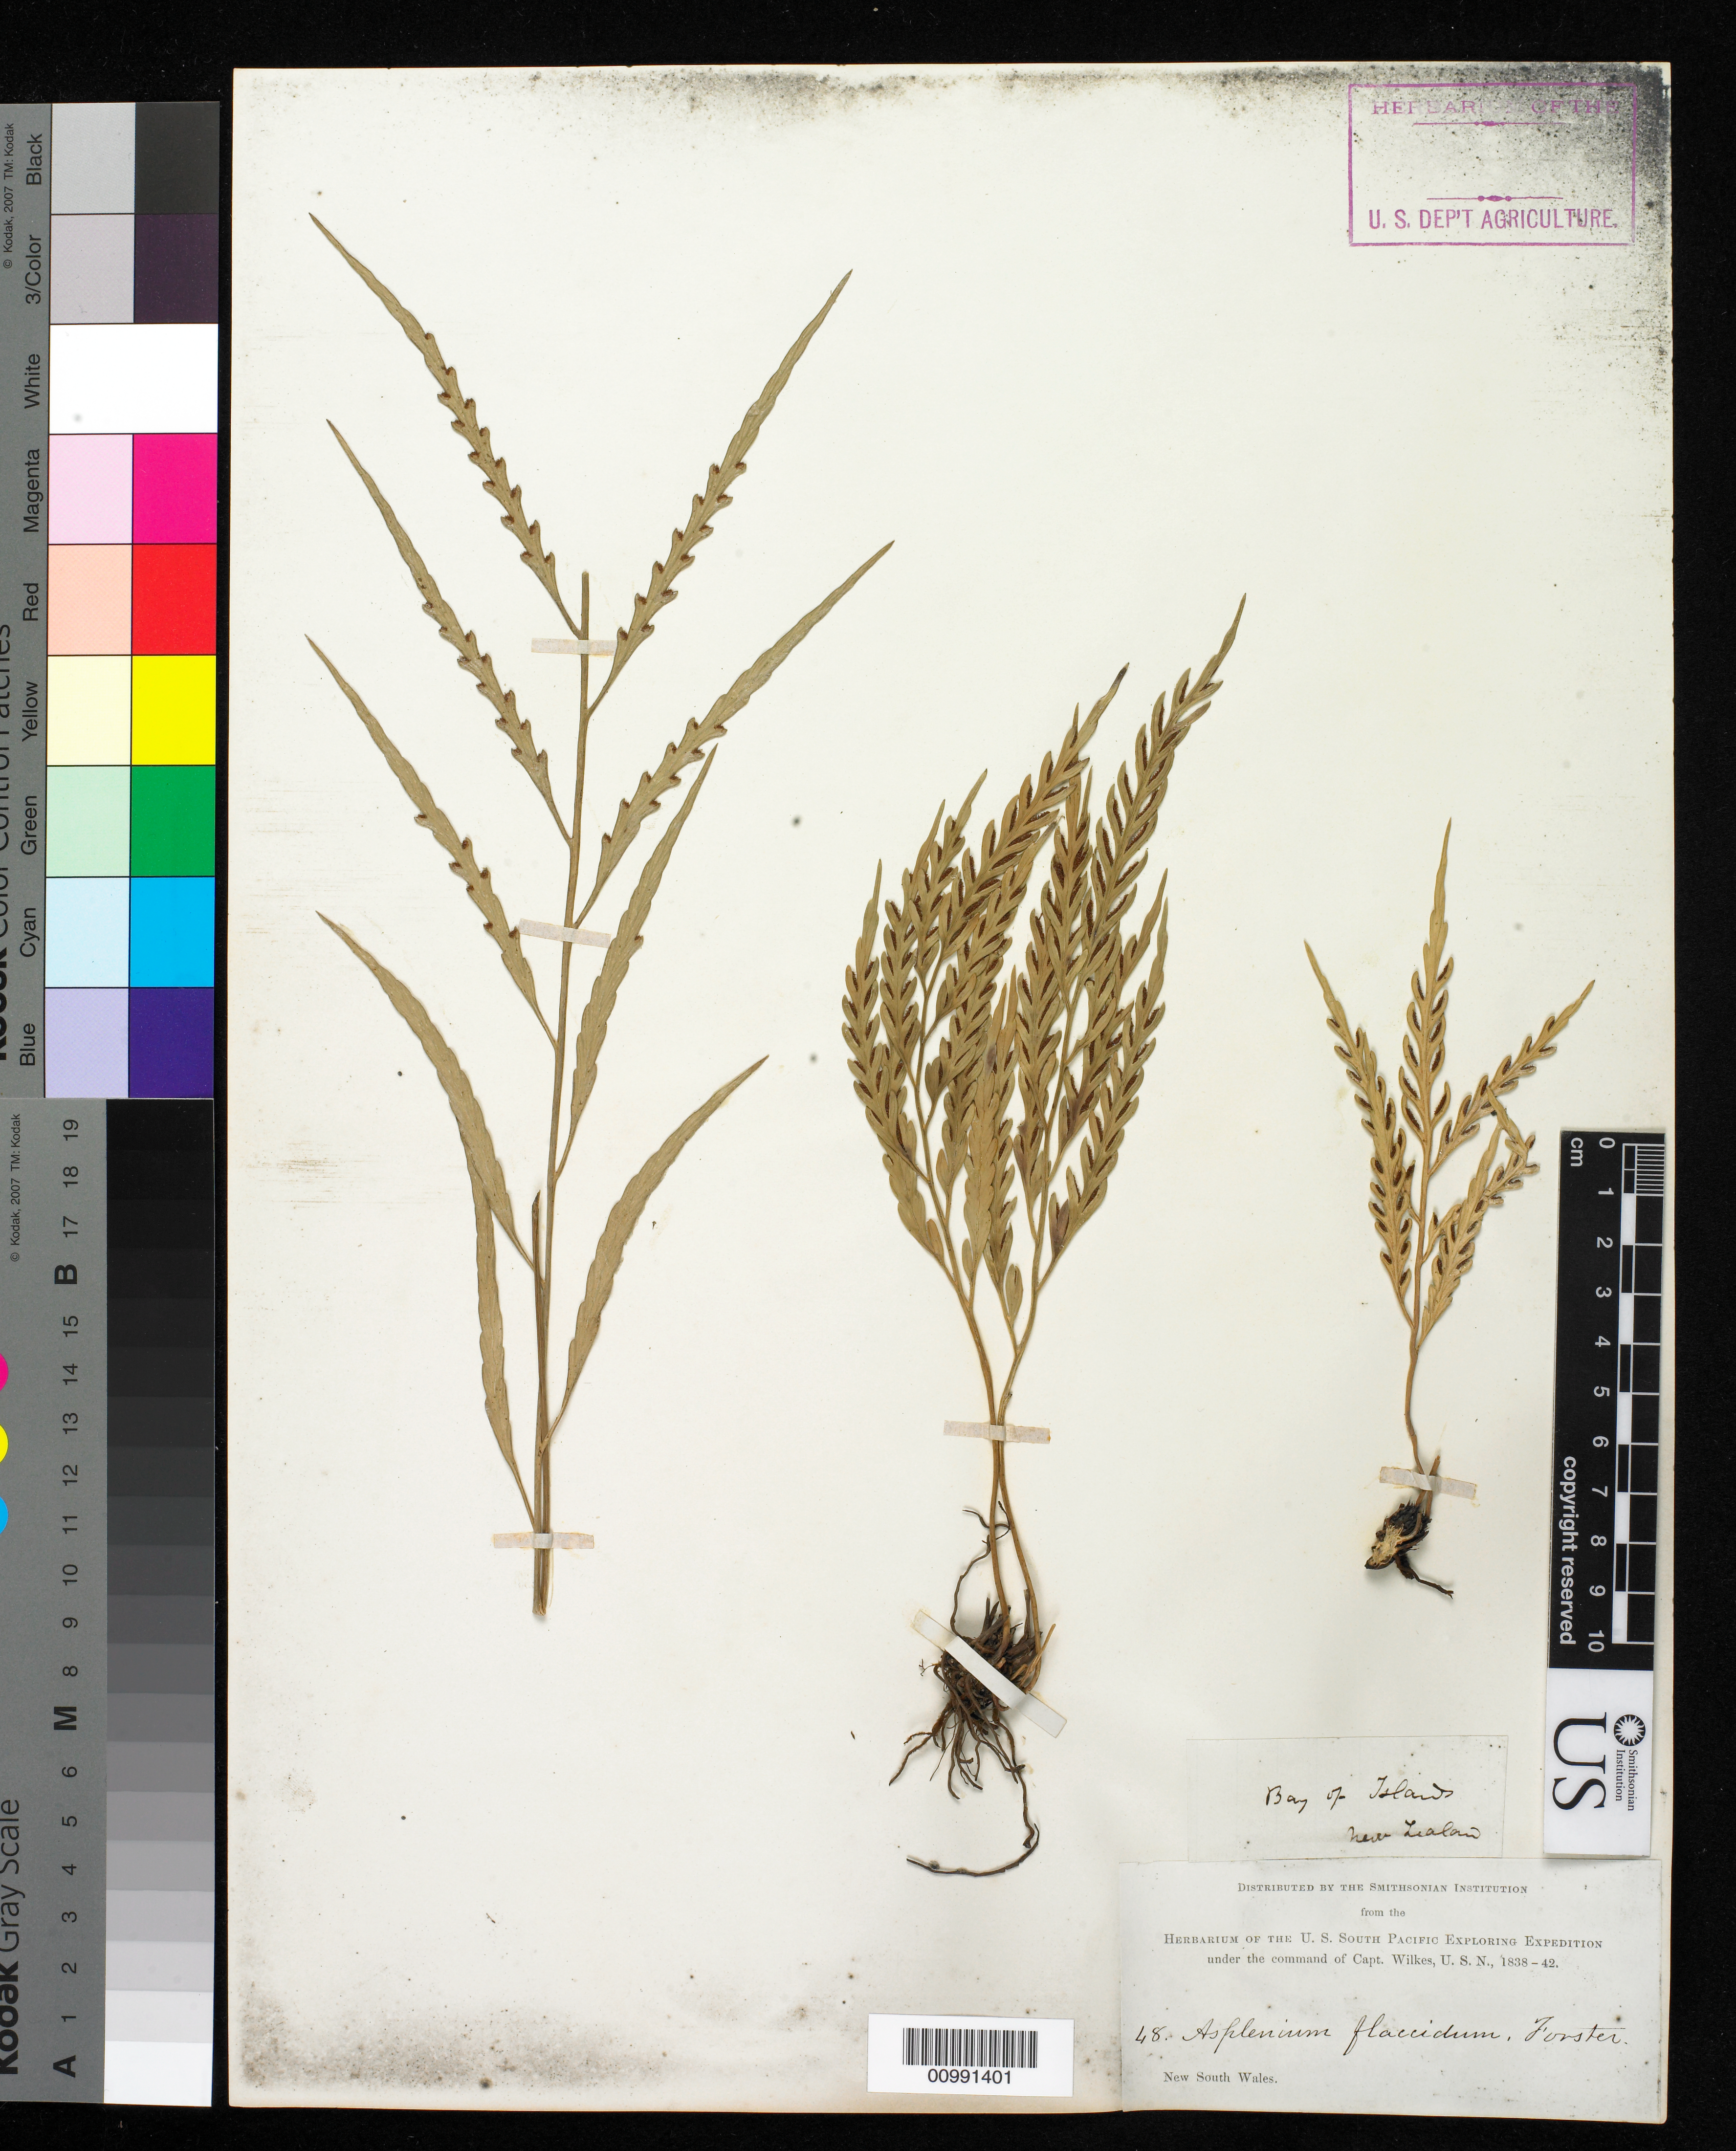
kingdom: Plantae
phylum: Tracheophyta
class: Polypodiopsida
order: Polypodiales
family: Aspleniaceae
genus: Asplenium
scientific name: Asplenium flaccidum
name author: Bonap.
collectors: Wilkes Explor. Exped.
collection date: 1838/1842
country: Australia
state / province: New South Wales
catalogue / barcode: US 98724